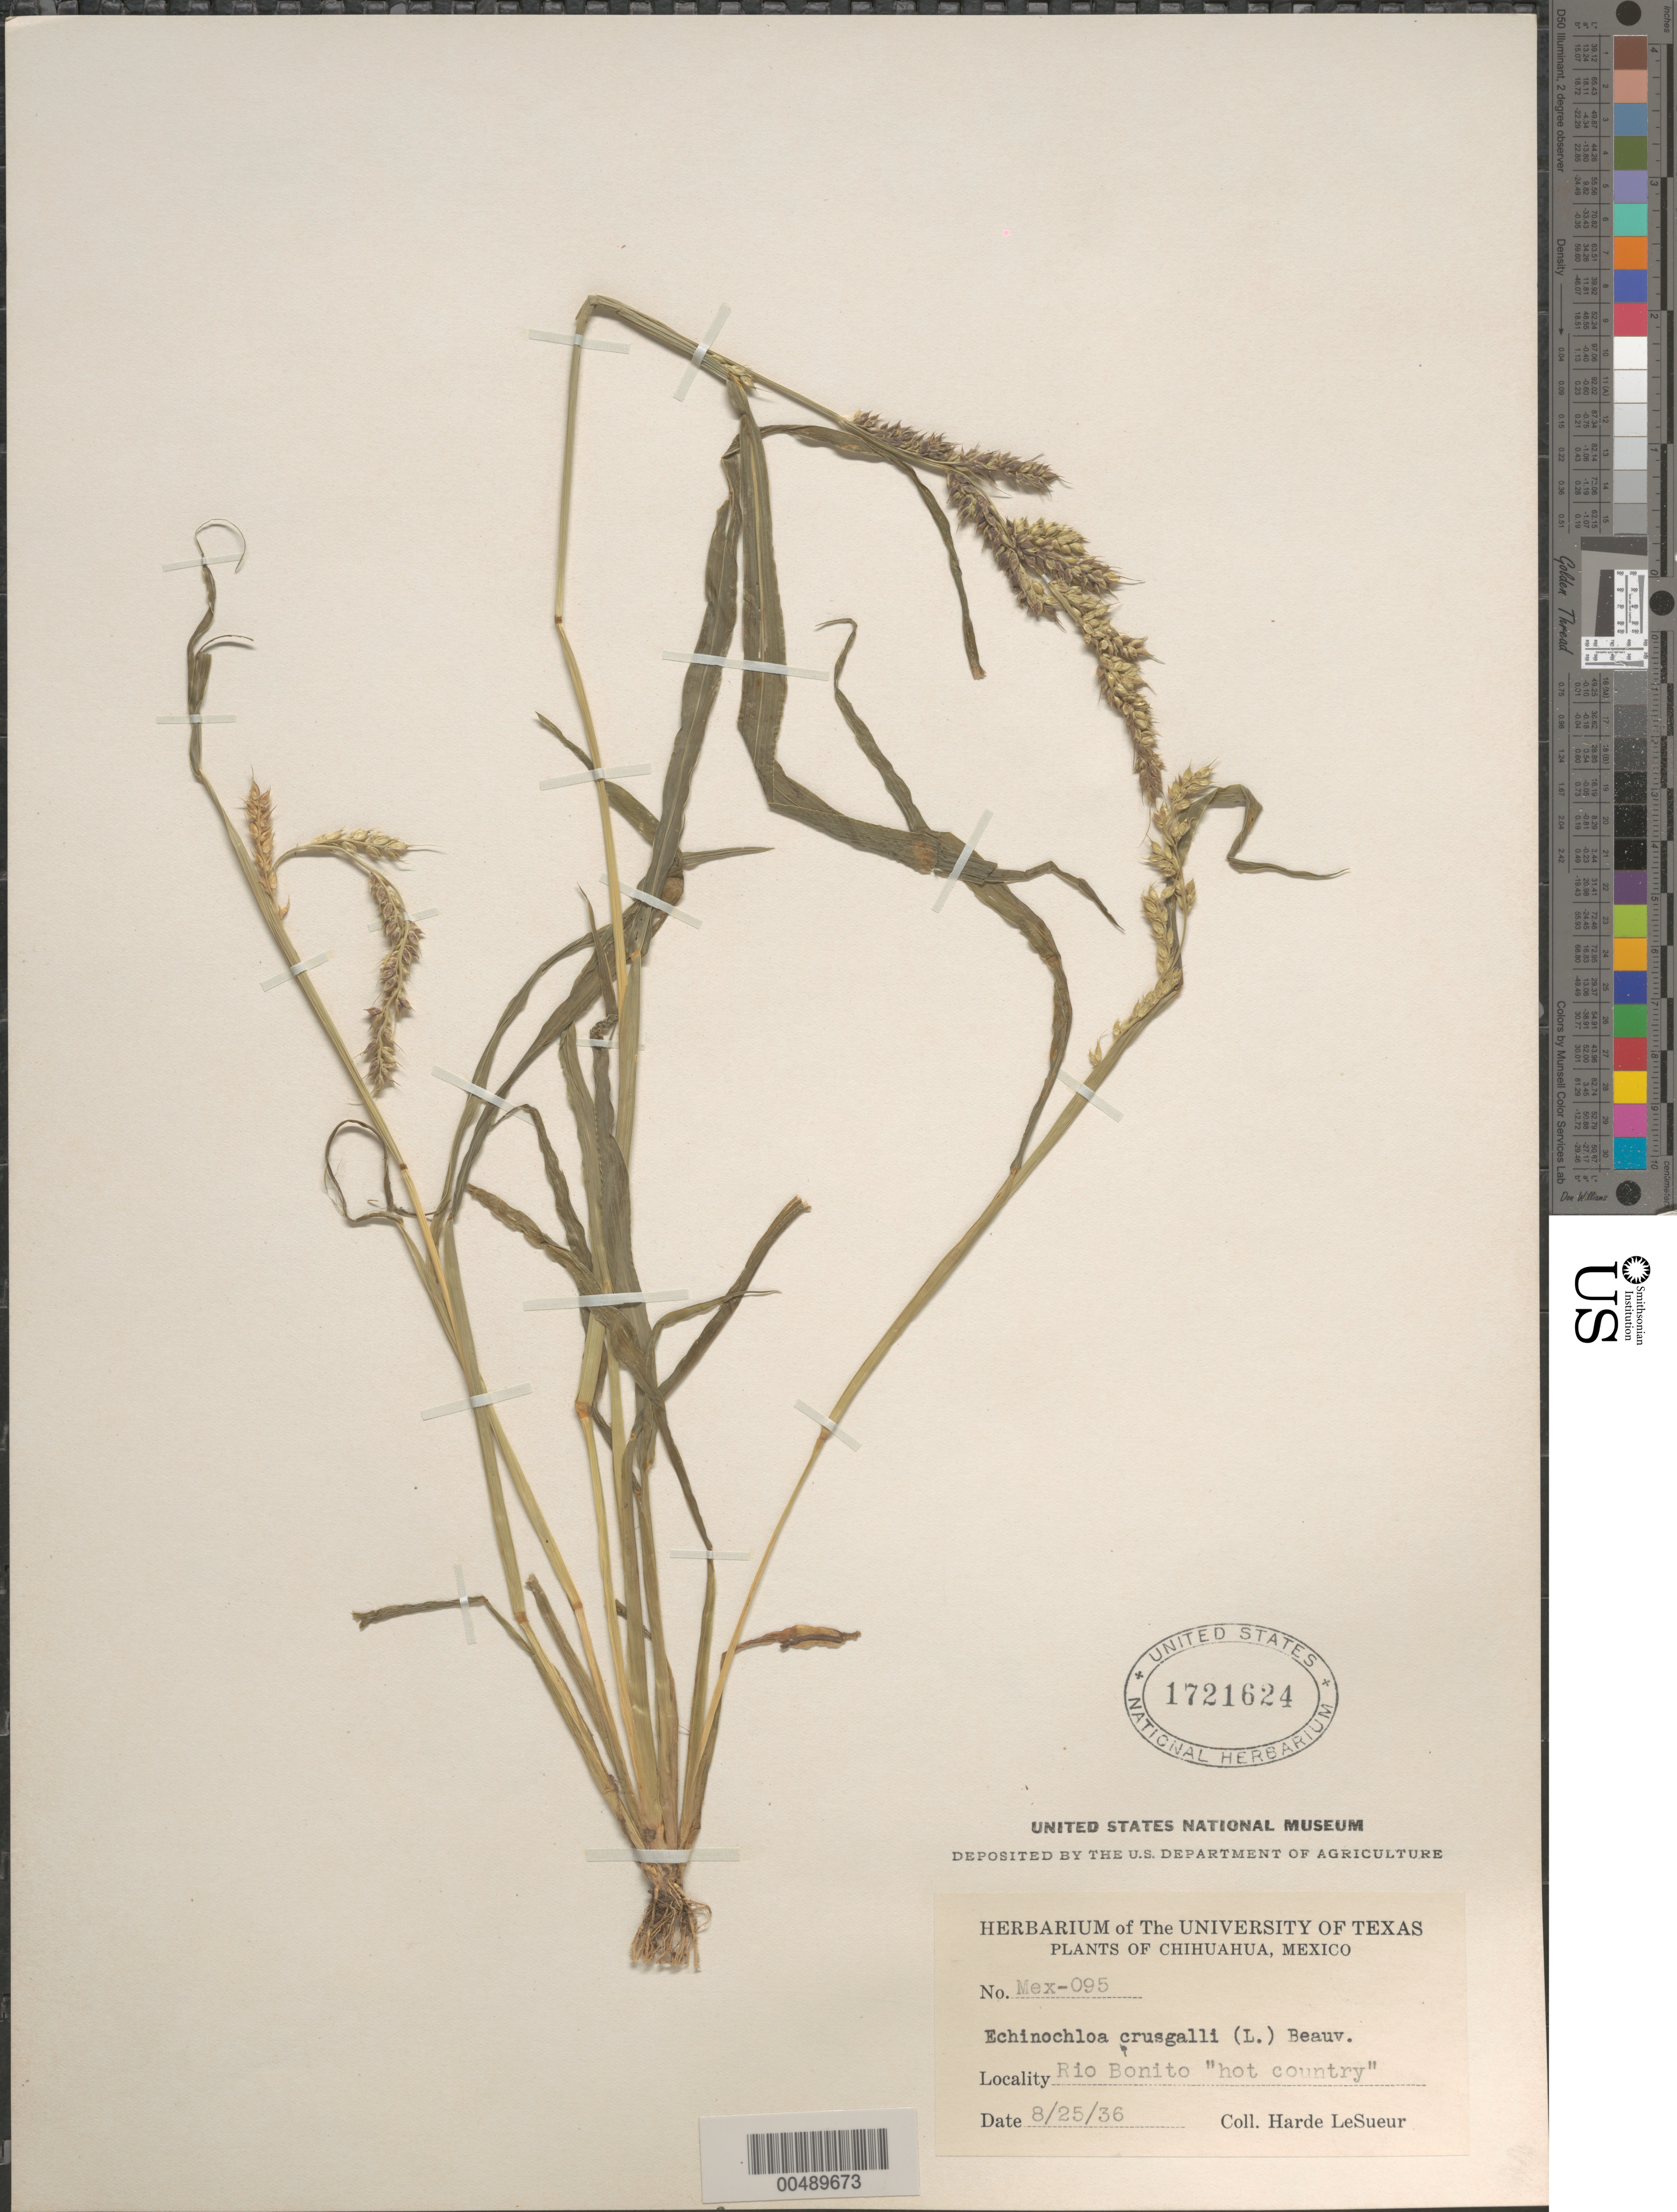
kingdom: Plantae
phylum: Tracheophyta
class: Liliopsida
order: Poales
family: Poaceae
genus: Echinochloa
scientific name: Echinochloa crus-galli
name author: (L.) P. Beauv.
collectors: D. H. LeSueur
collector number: MEX-095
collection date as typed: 25 Aug 1936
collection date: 1936-08-25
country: Mexico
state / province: Chihuahua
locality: Rio Bonito hot country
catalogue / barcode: US 1721624